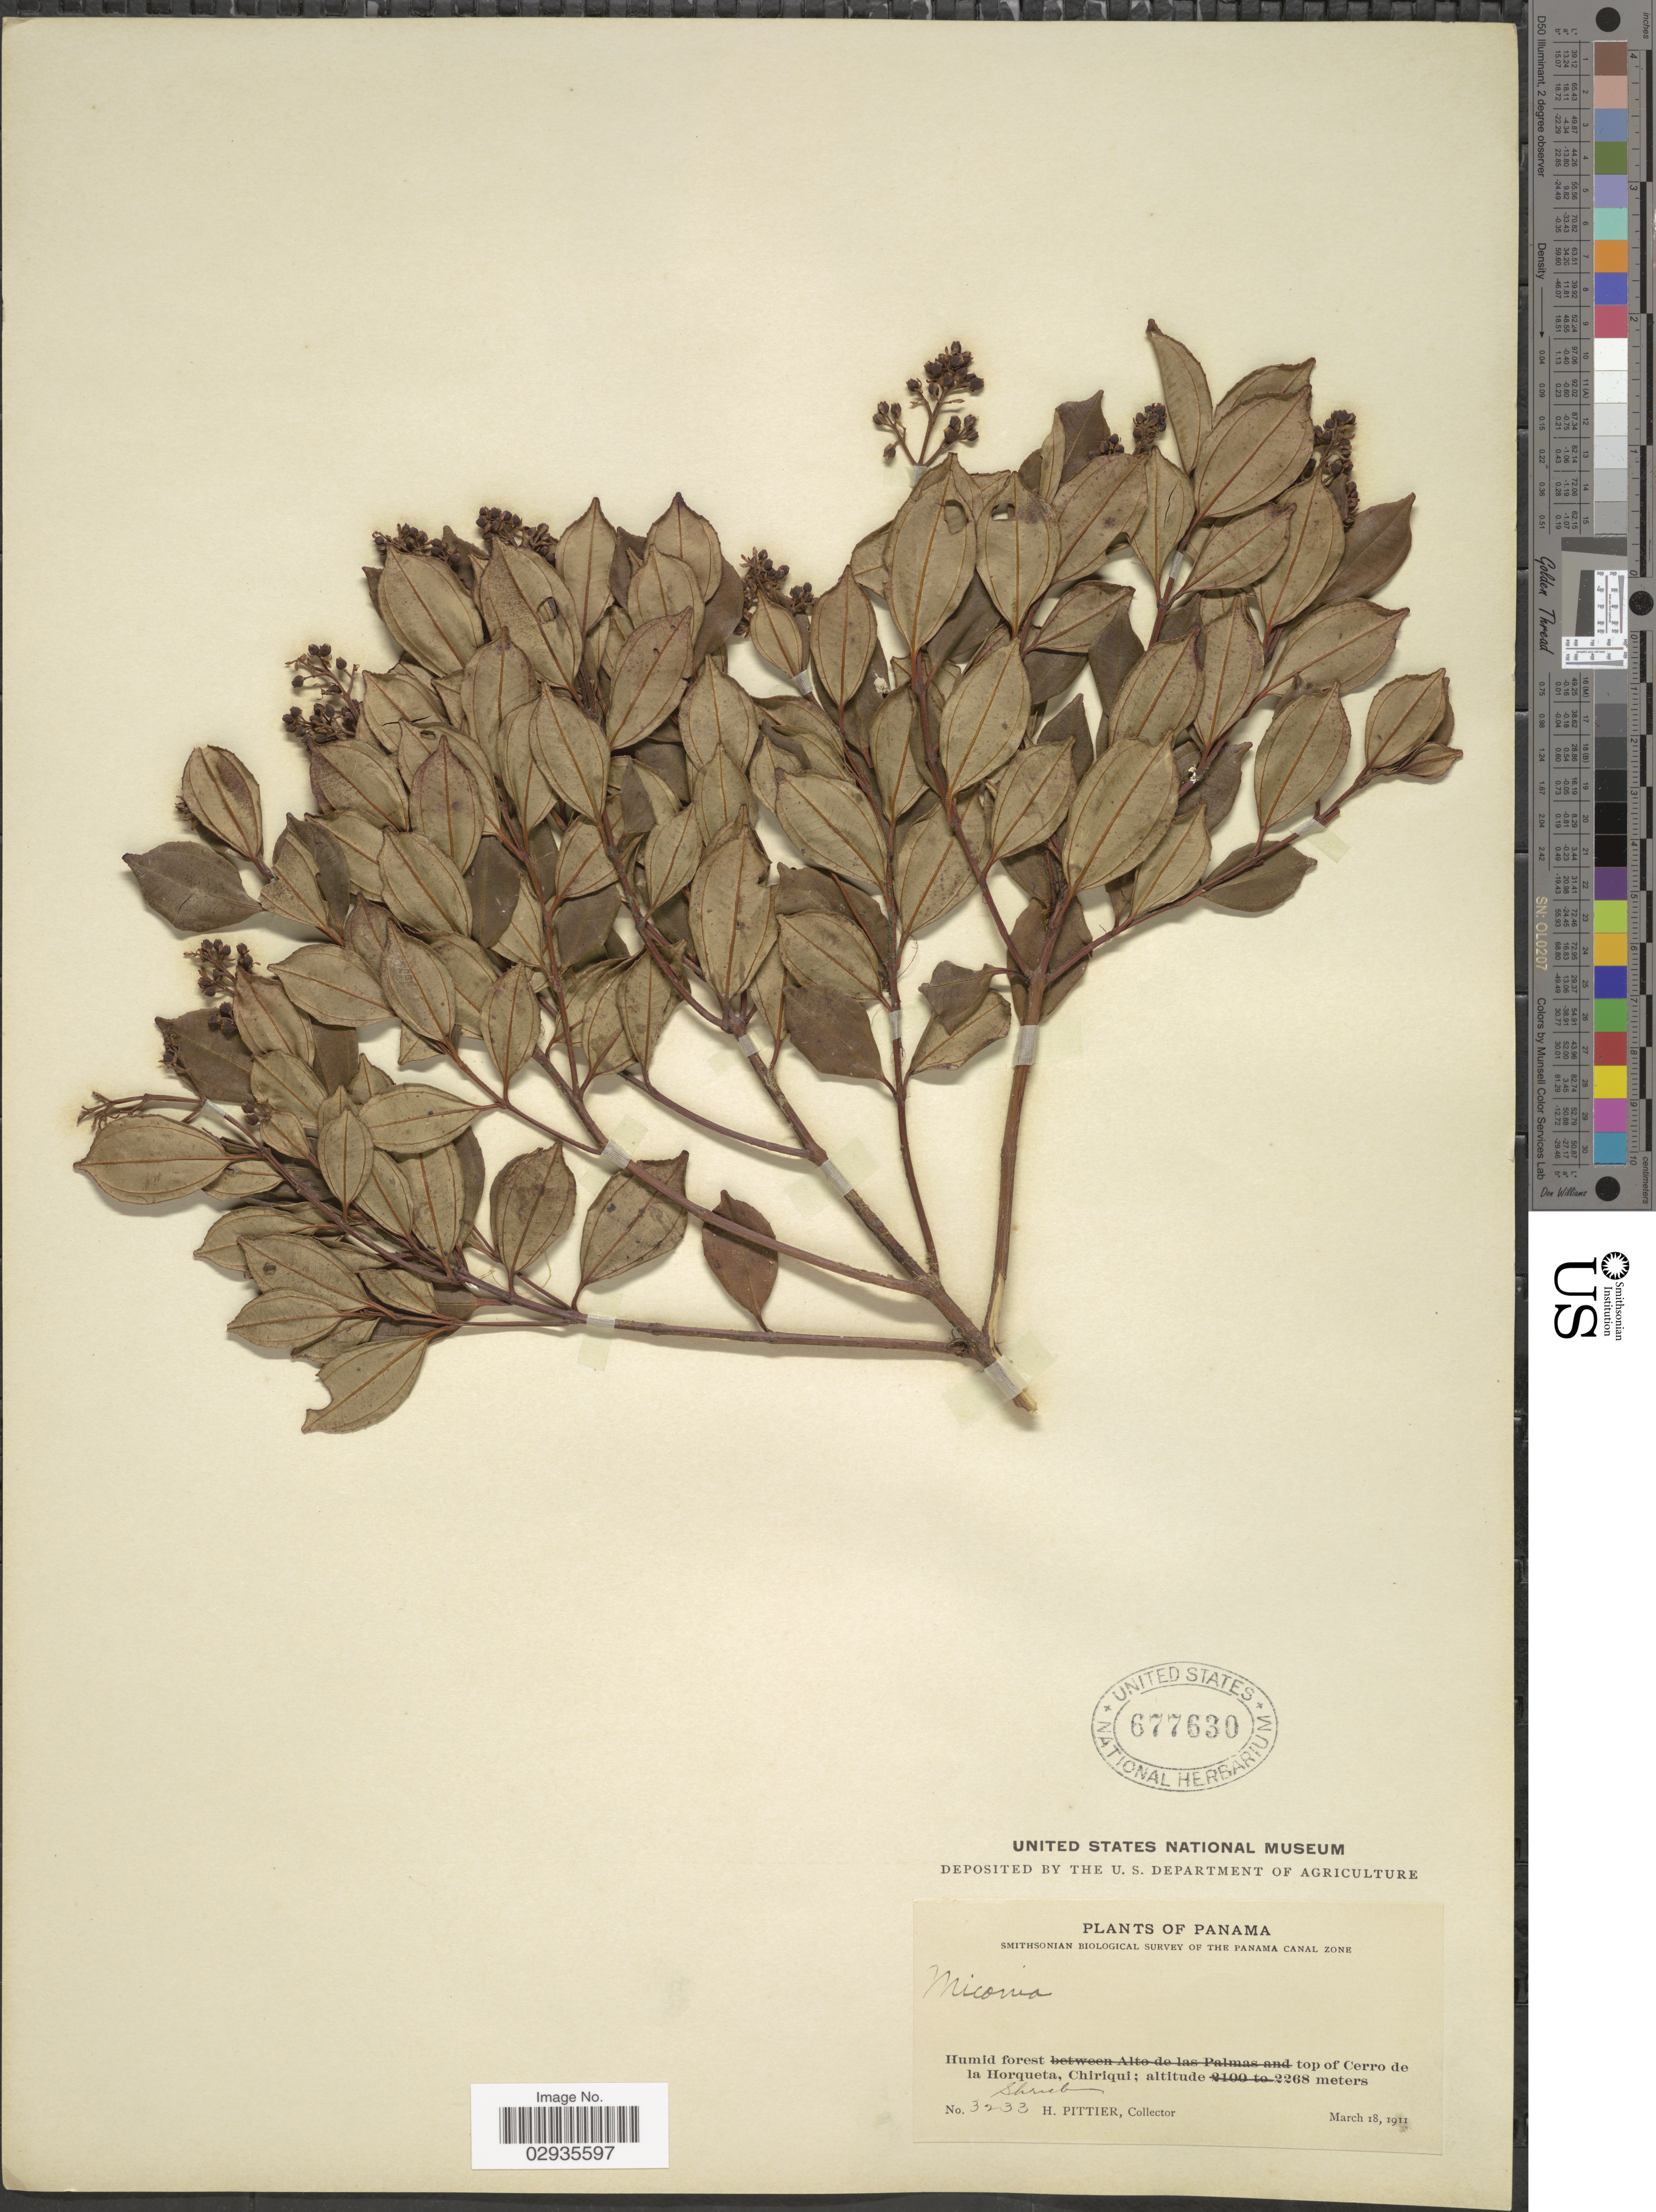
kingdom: Plantae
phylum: Tracheophyta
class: Magnoliopsida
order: Myrtales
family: Melastomataceae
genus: Miconia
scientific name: Miconia sp.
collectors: H. F. Pittier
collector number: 3233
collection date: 1911-03-18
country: Panama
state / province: Chiriqui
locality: Top of Cerro de la Horqueta.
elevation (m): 2268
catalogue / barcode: US 677630